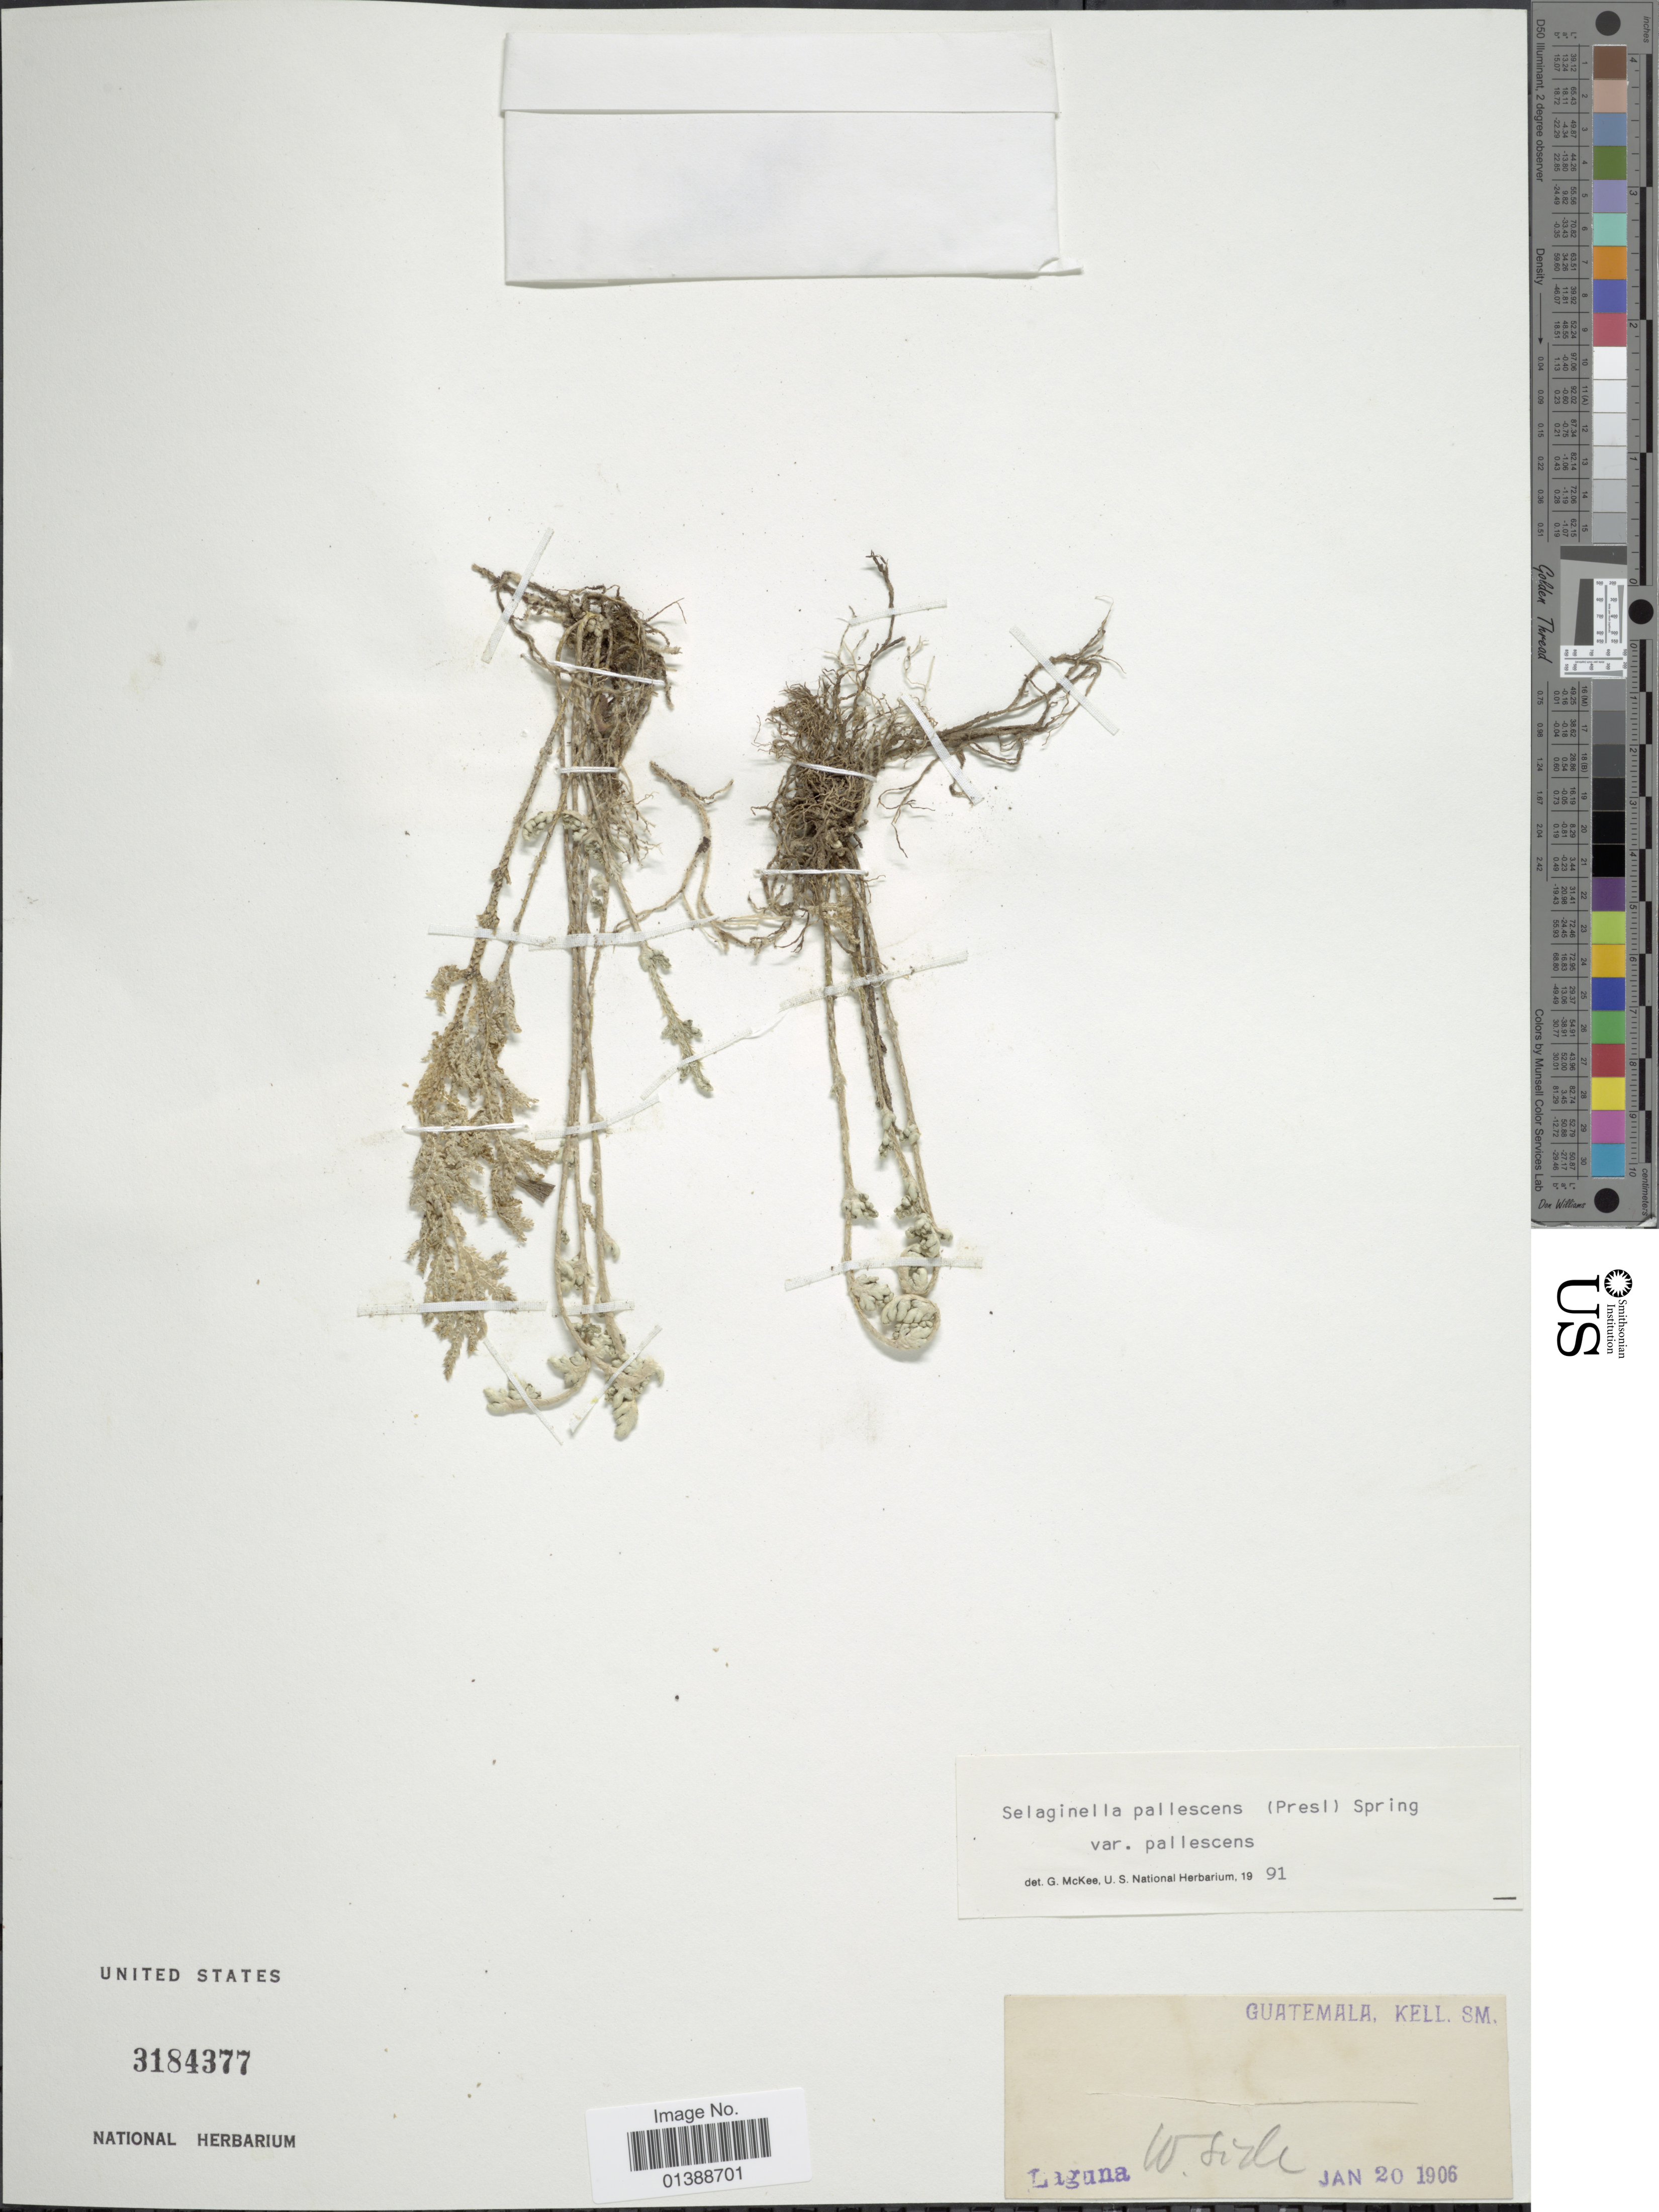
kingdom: Plantae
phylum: Tracheophyta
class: Lycopodiopsida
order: Selaginellales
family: Selaginellaceae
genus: Selaginella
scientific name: Selaginella pallescens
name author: (C. Presl) Spring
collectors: S. Kell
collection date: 1906-01-20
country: Guatemala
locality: Laguna W. side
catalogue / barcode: US 3184377